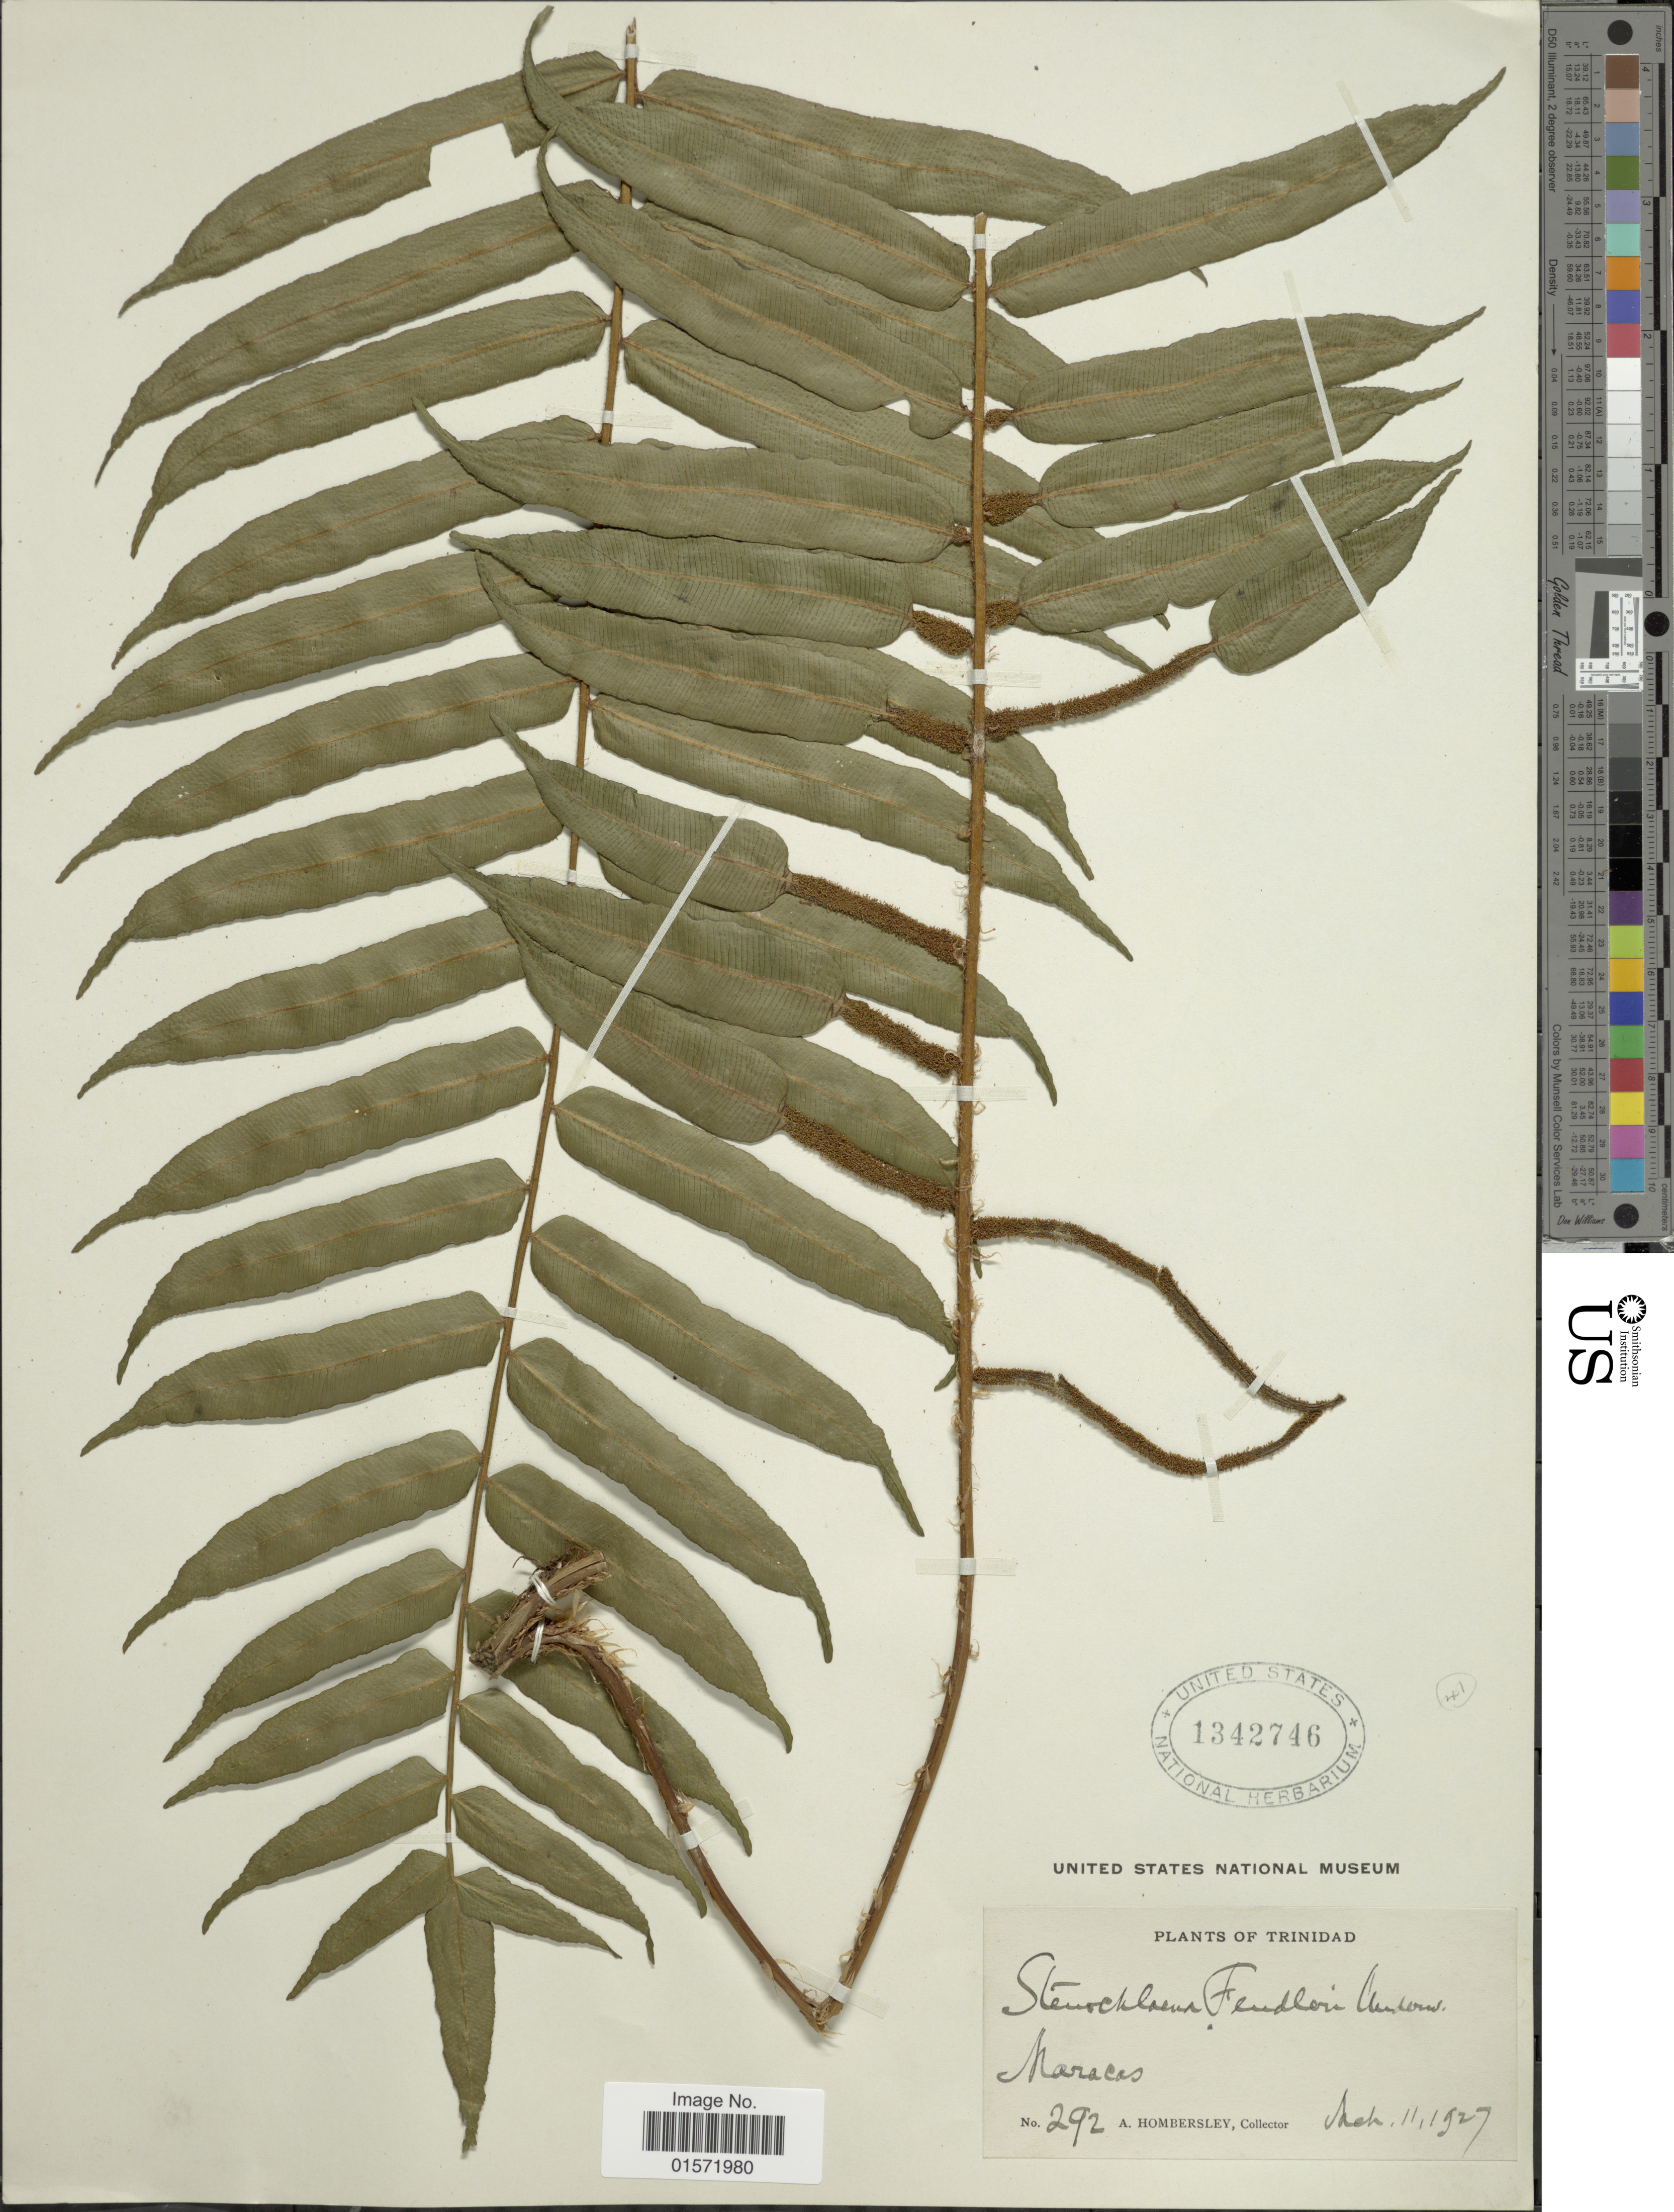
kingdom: Plantae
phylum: Tracheophyta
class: Polypodiopsida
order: Polypodiales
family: Lomariopsidaceae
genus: Lomariopsis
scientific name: Lomariopsis fendleri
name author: D.C. Eaton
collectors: A. Hombersley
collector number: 292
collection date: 1927-03-11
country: Trinidad and Tobago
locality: Trinidad, Maracas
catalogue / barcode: US 1342746